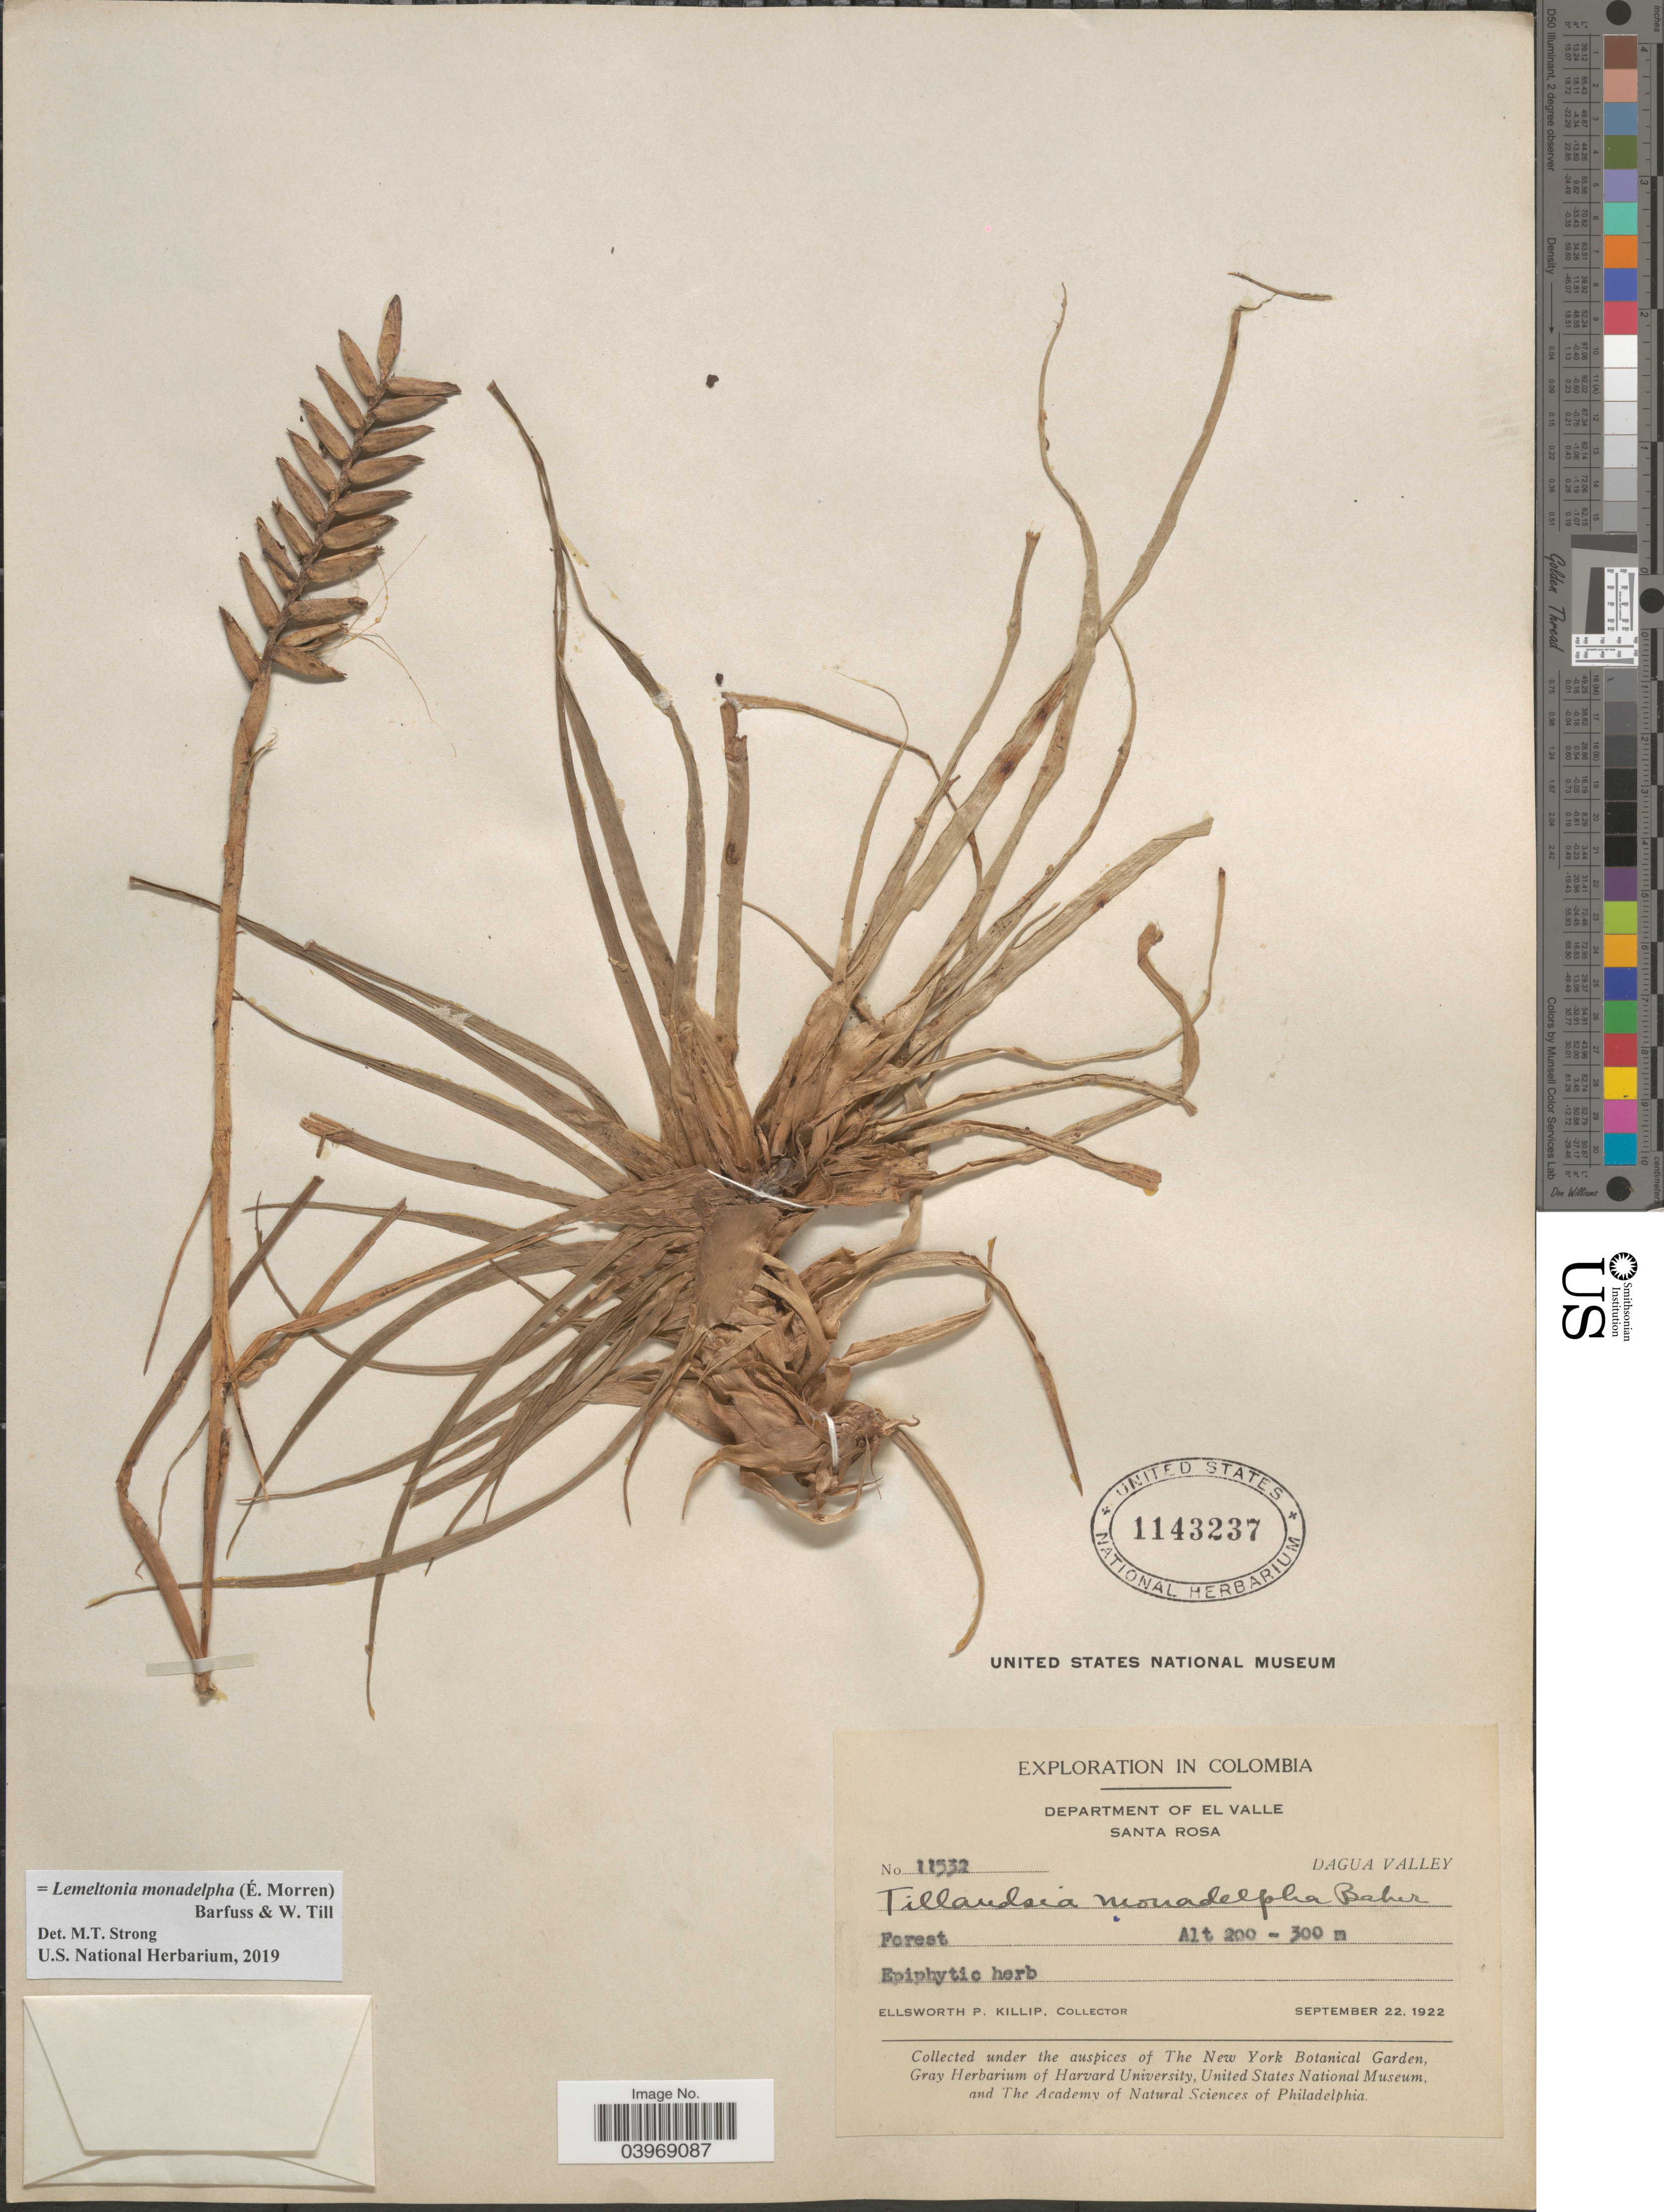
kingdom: Plantae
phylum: Tracheophyta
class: Liliopsida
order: Poales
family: Bromeliaceae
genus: Lemeltonia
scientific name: Lemeltonia monadelpha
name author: (É. Morren) Barfuss & W. Till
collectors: E. P. Killip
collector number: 11532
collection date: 1922-09-22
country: Colombia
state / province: Valle del Cauca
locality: Department of El Valle. Santa Rosa. Dagua Valley.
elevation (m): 200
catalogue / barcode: US 1143237